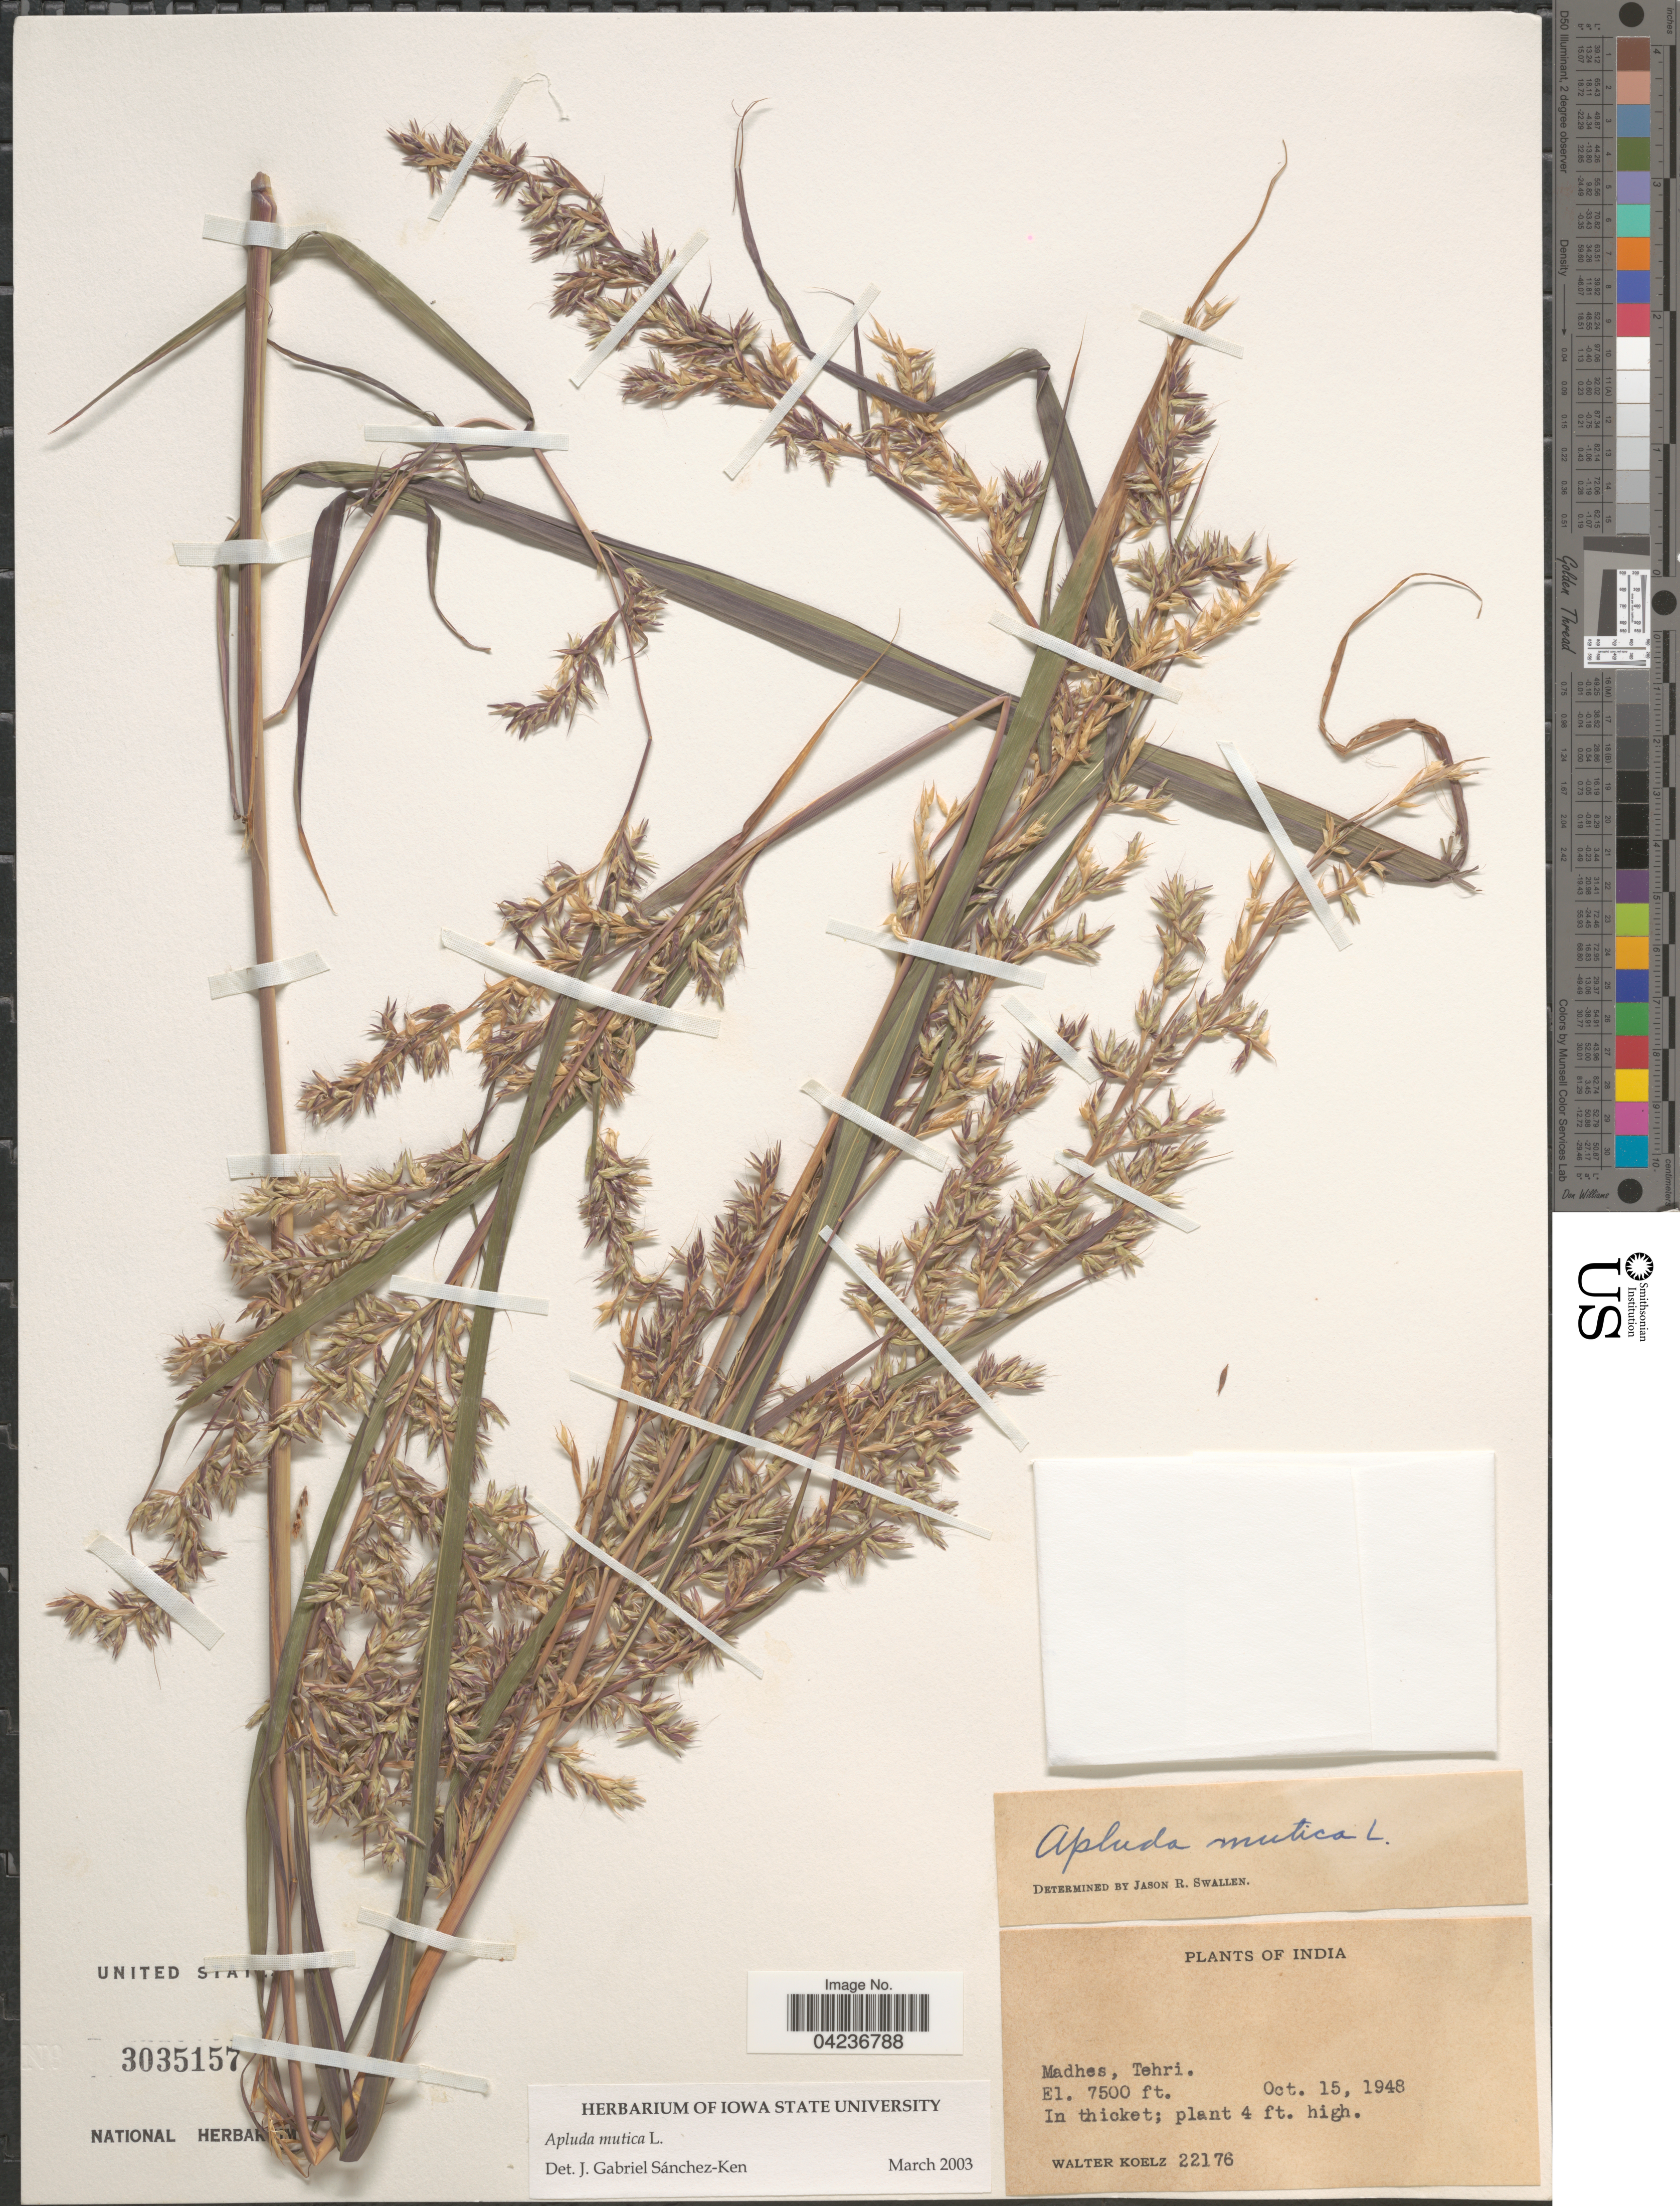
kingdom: Plantae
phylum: Tracheophyta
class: Liliopsida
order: Poales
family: Poaceae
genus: Apluda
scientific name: Apluda mutica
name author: L.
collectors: W. N. Koelz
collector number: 22176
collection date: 1948-10-15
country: India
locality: Madhes, Tehri. In thicket.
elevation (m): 2286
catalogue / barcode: US 3035157